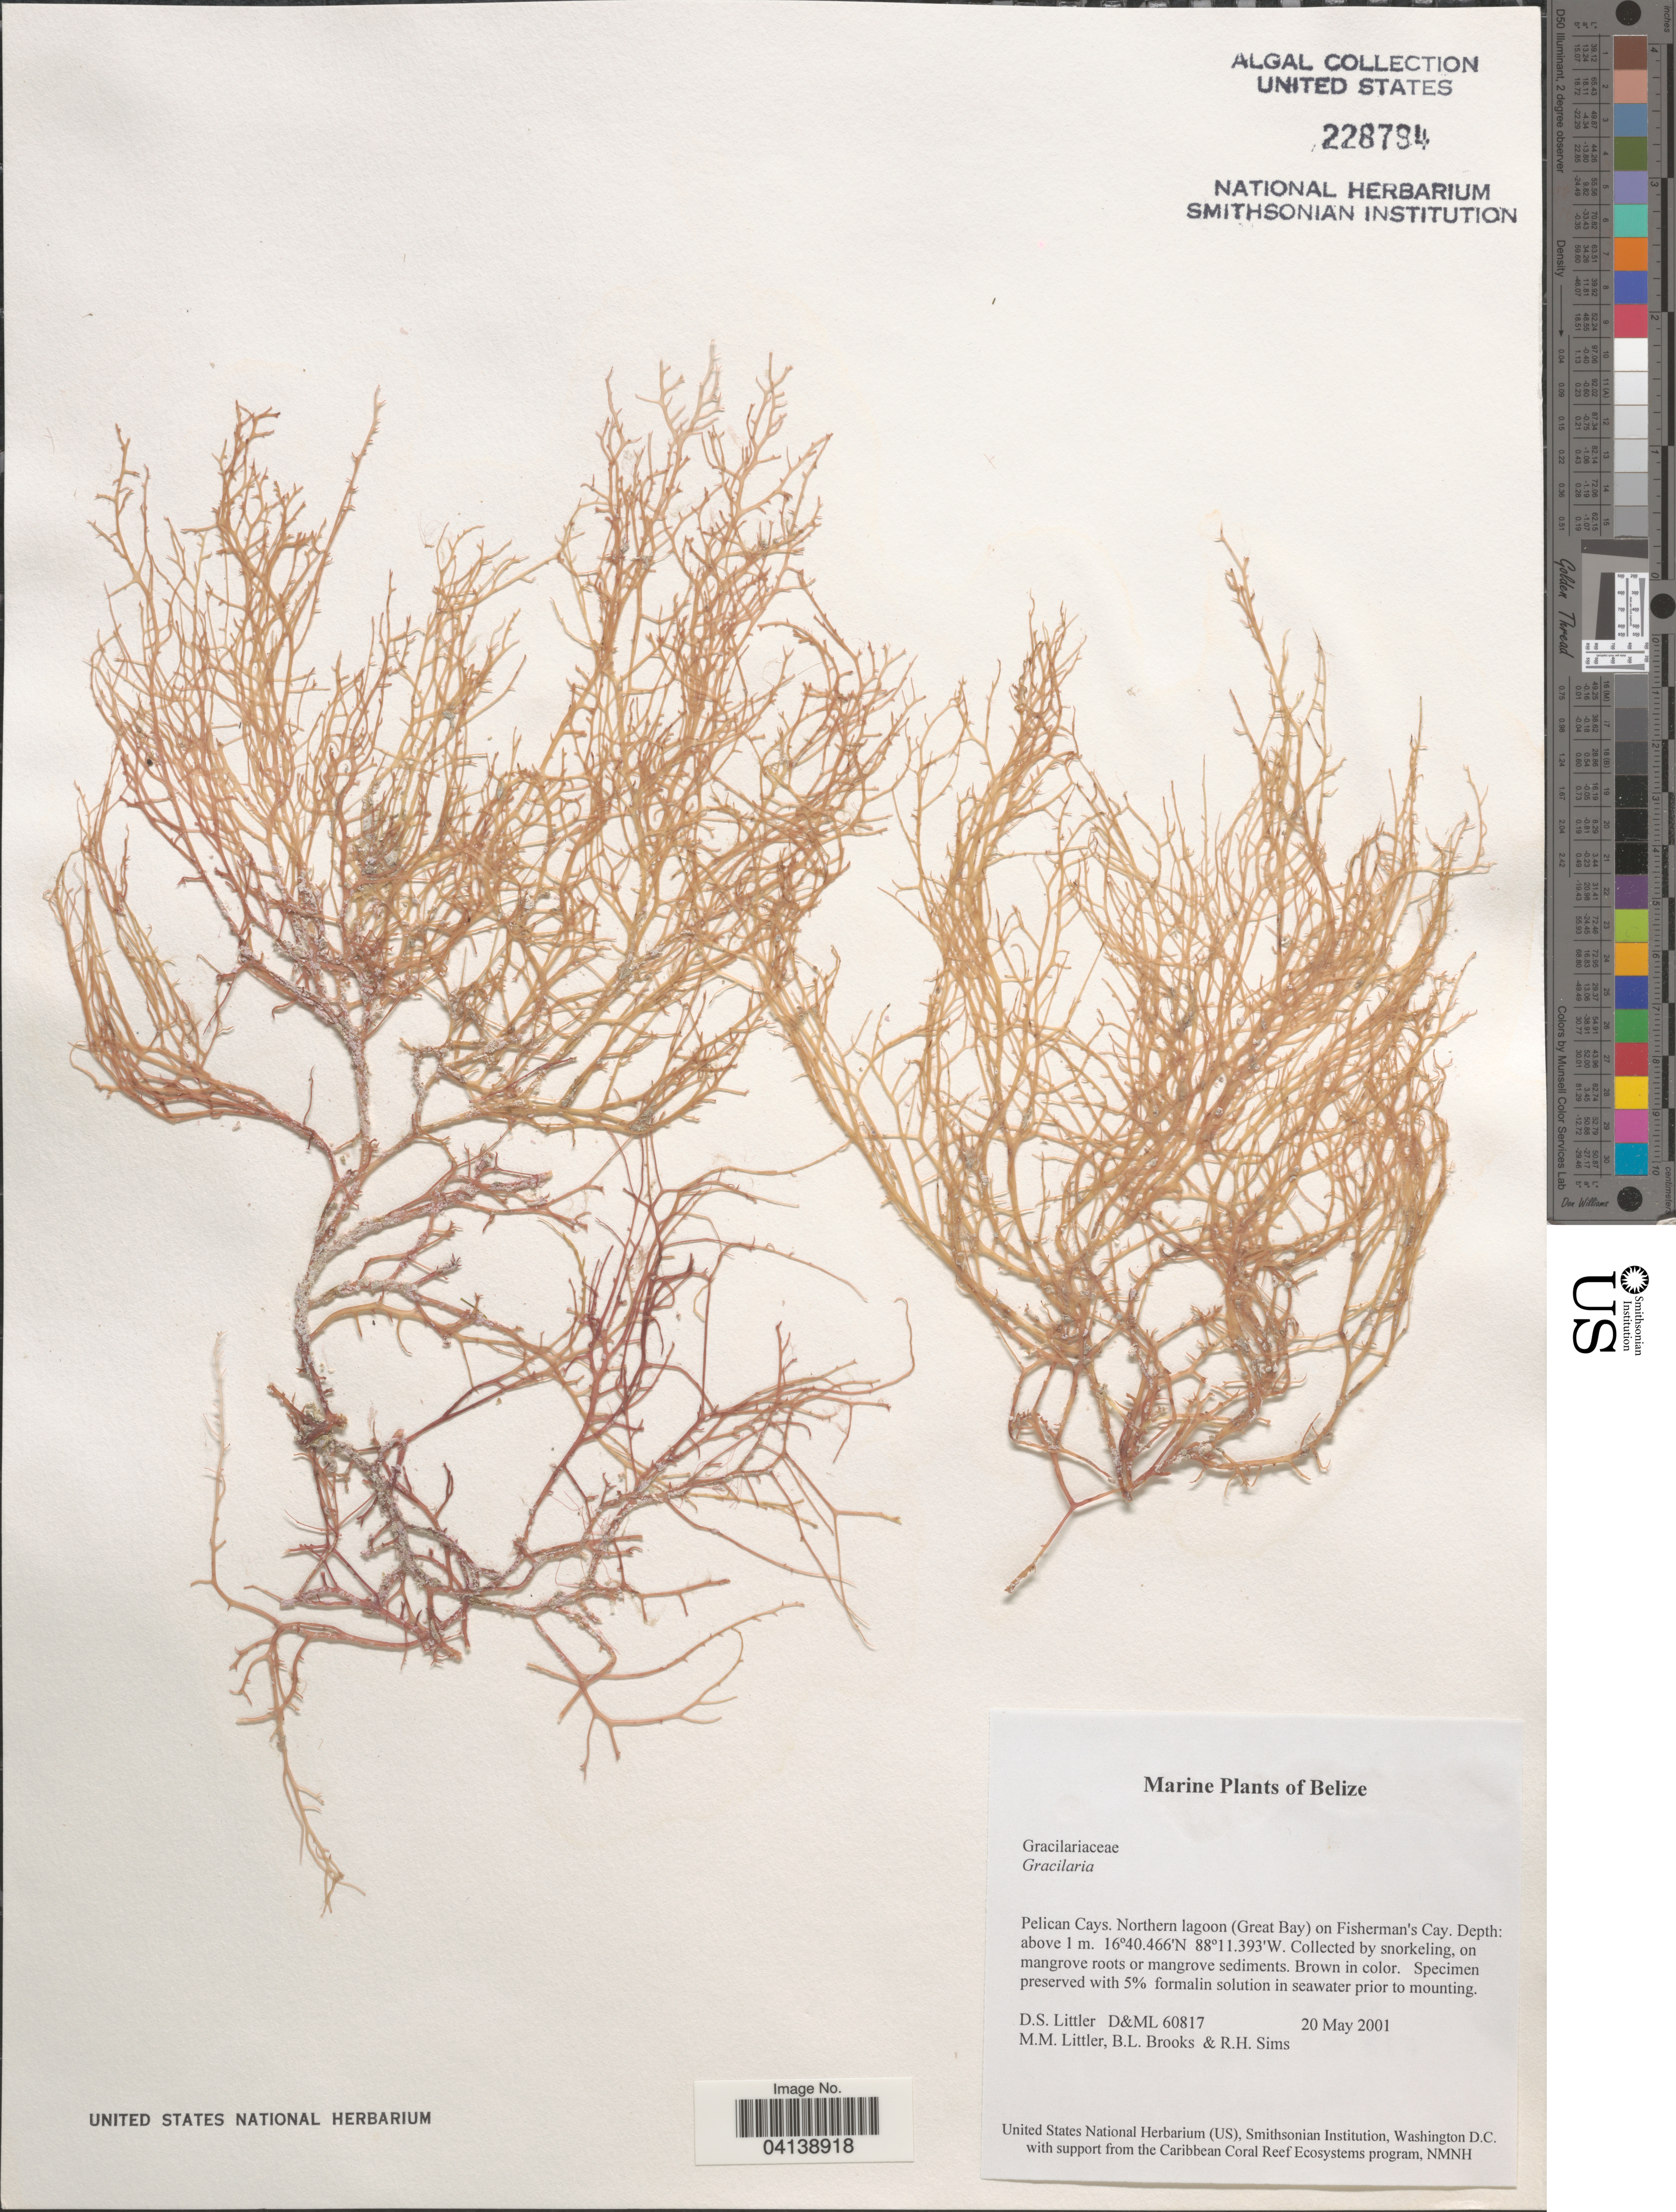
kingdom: Plantae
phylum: Rhodophyta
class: Florideophyceae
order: Gracilariales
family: Gracilariaceae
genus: Gracilaria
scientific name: Gracilaria sp.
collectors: D. S. Littler, B. Brooks & R. H. Sims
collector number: D&ML60817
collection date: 2001-05-20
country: Belize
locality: Pelican Cays. Northern lagoon (Great Bay) on Fisherman's Cay.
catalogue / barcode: US 228794